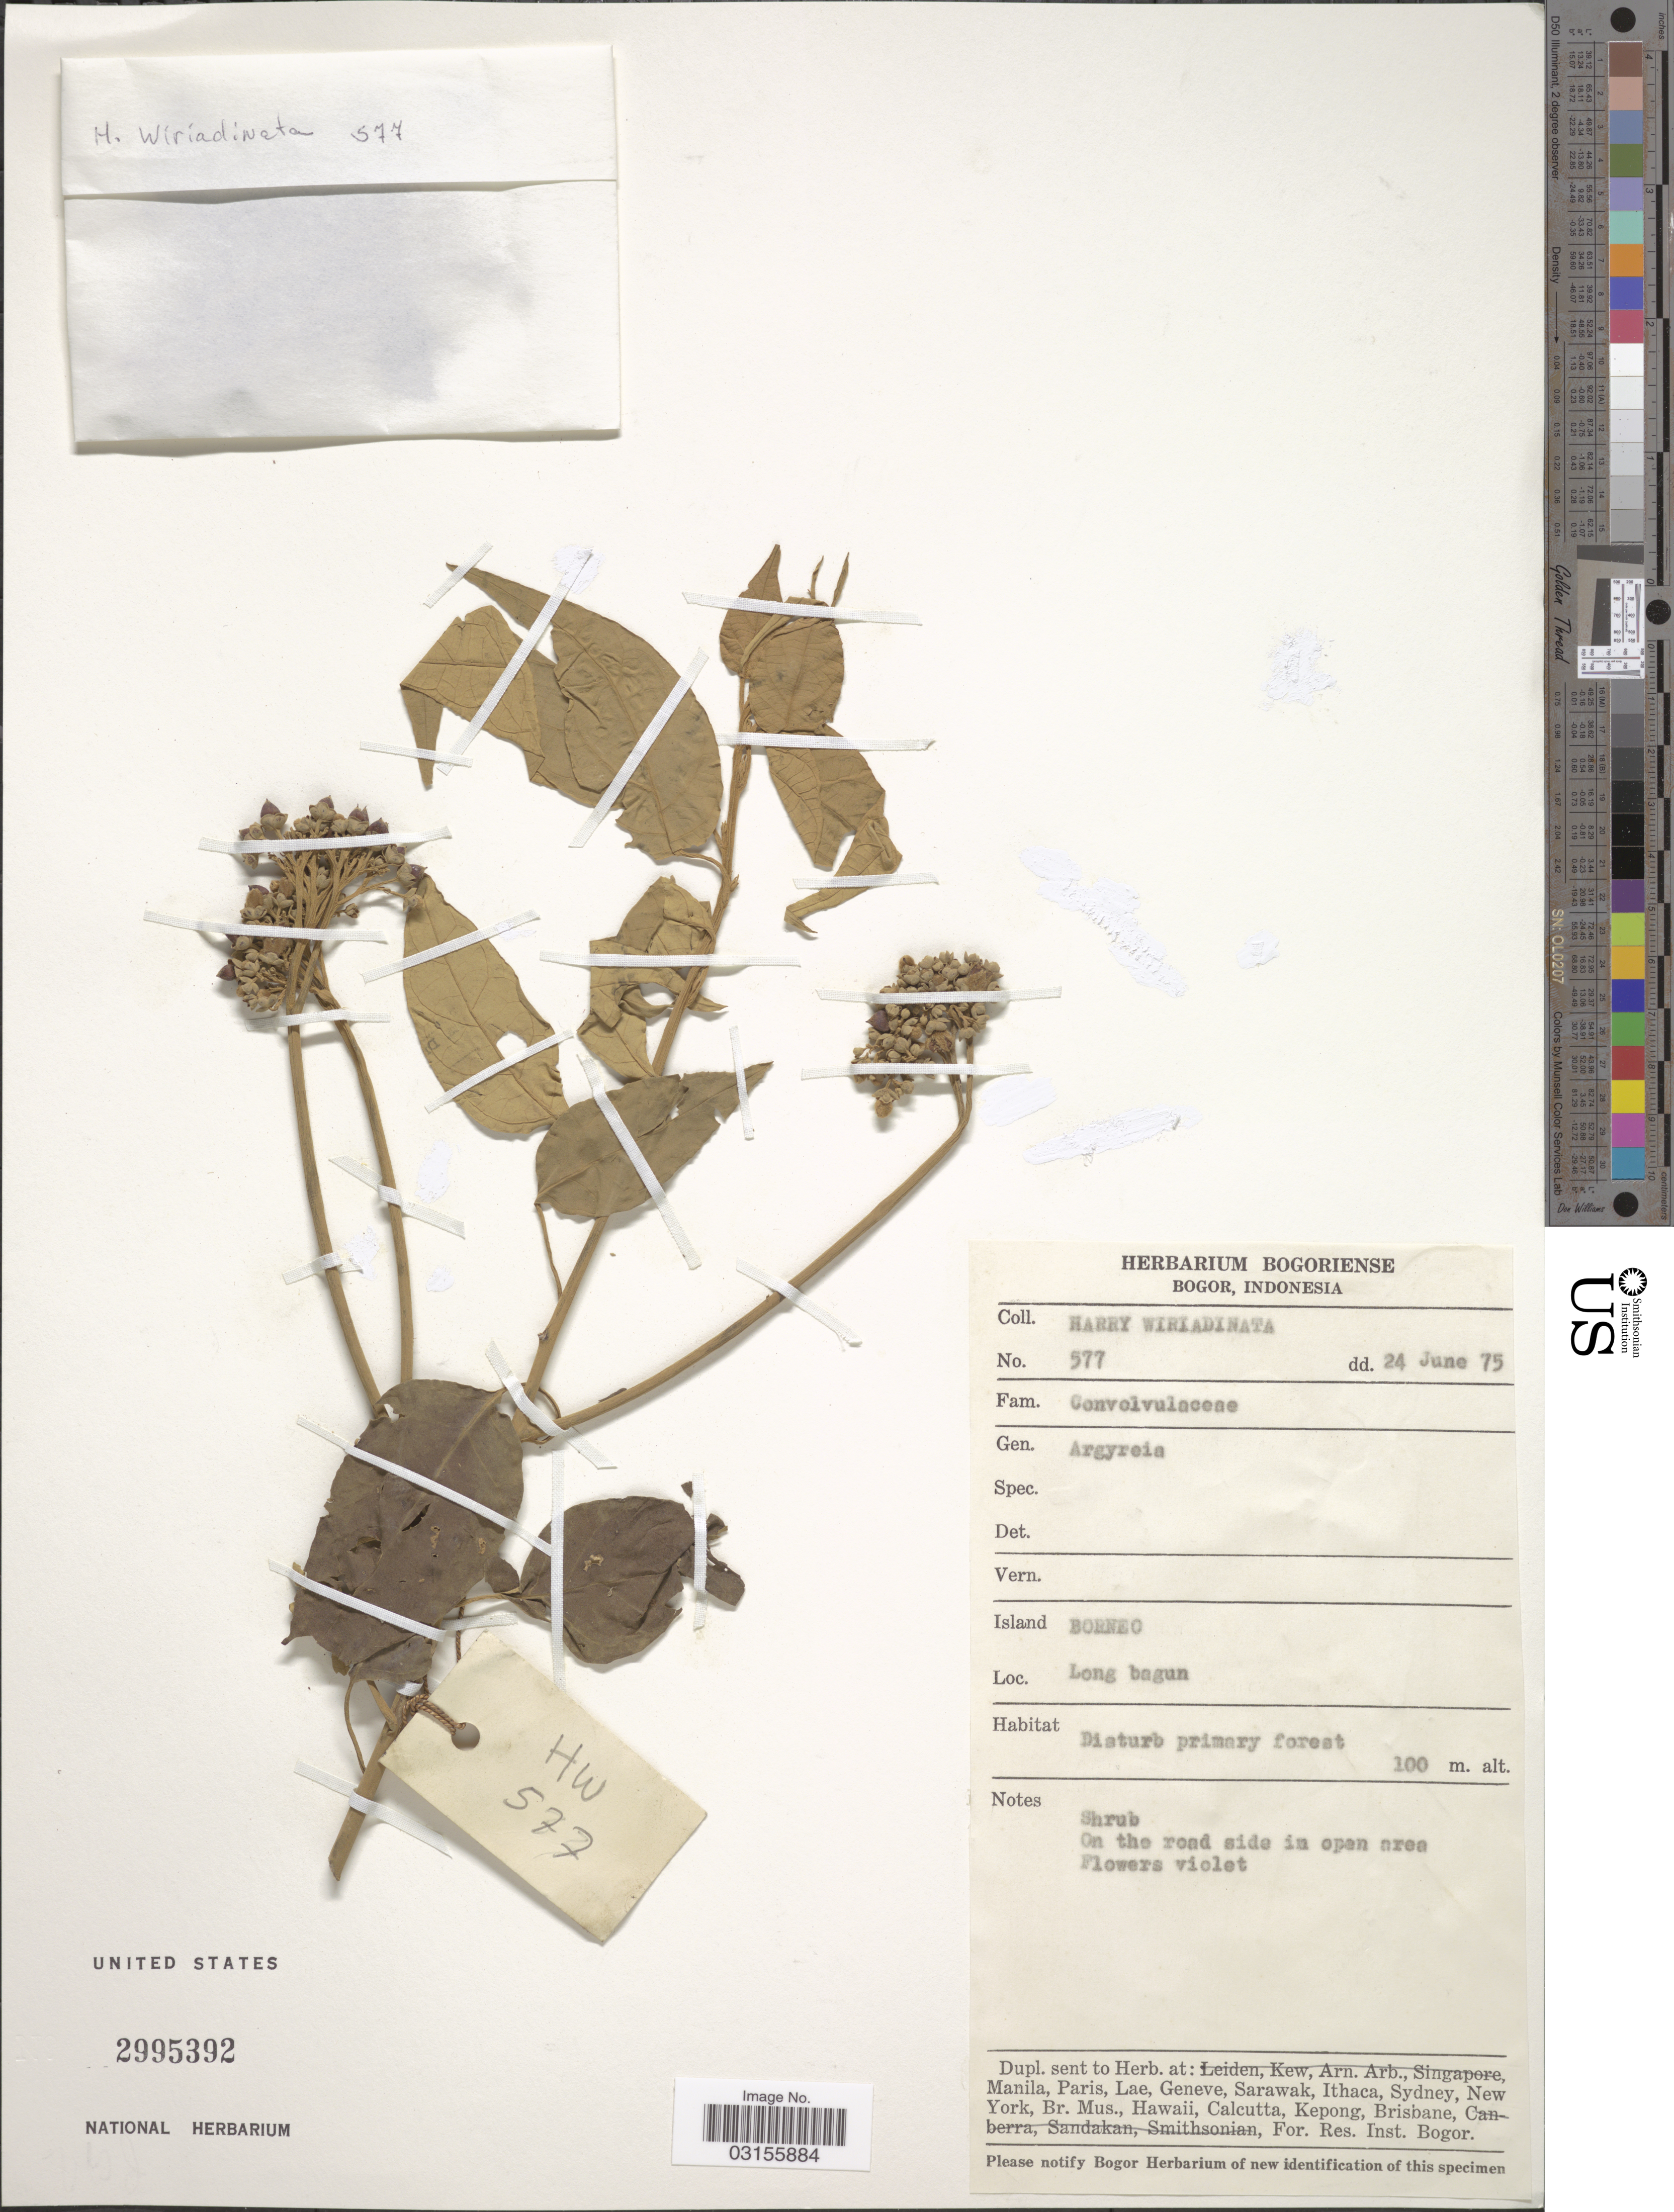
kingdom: Plantae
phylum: Tracheophyta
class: Magnoliopsida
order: Solanales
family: Convolvulaceae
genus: Argyreia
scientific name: Argyreia sp.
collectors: H. Wiriadinata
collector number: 577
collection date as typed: Transcribed d/m/y: 24/6/75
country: Indonesia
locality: Island Borneo. Long bagun.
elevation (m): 100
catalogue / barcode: US 2995392